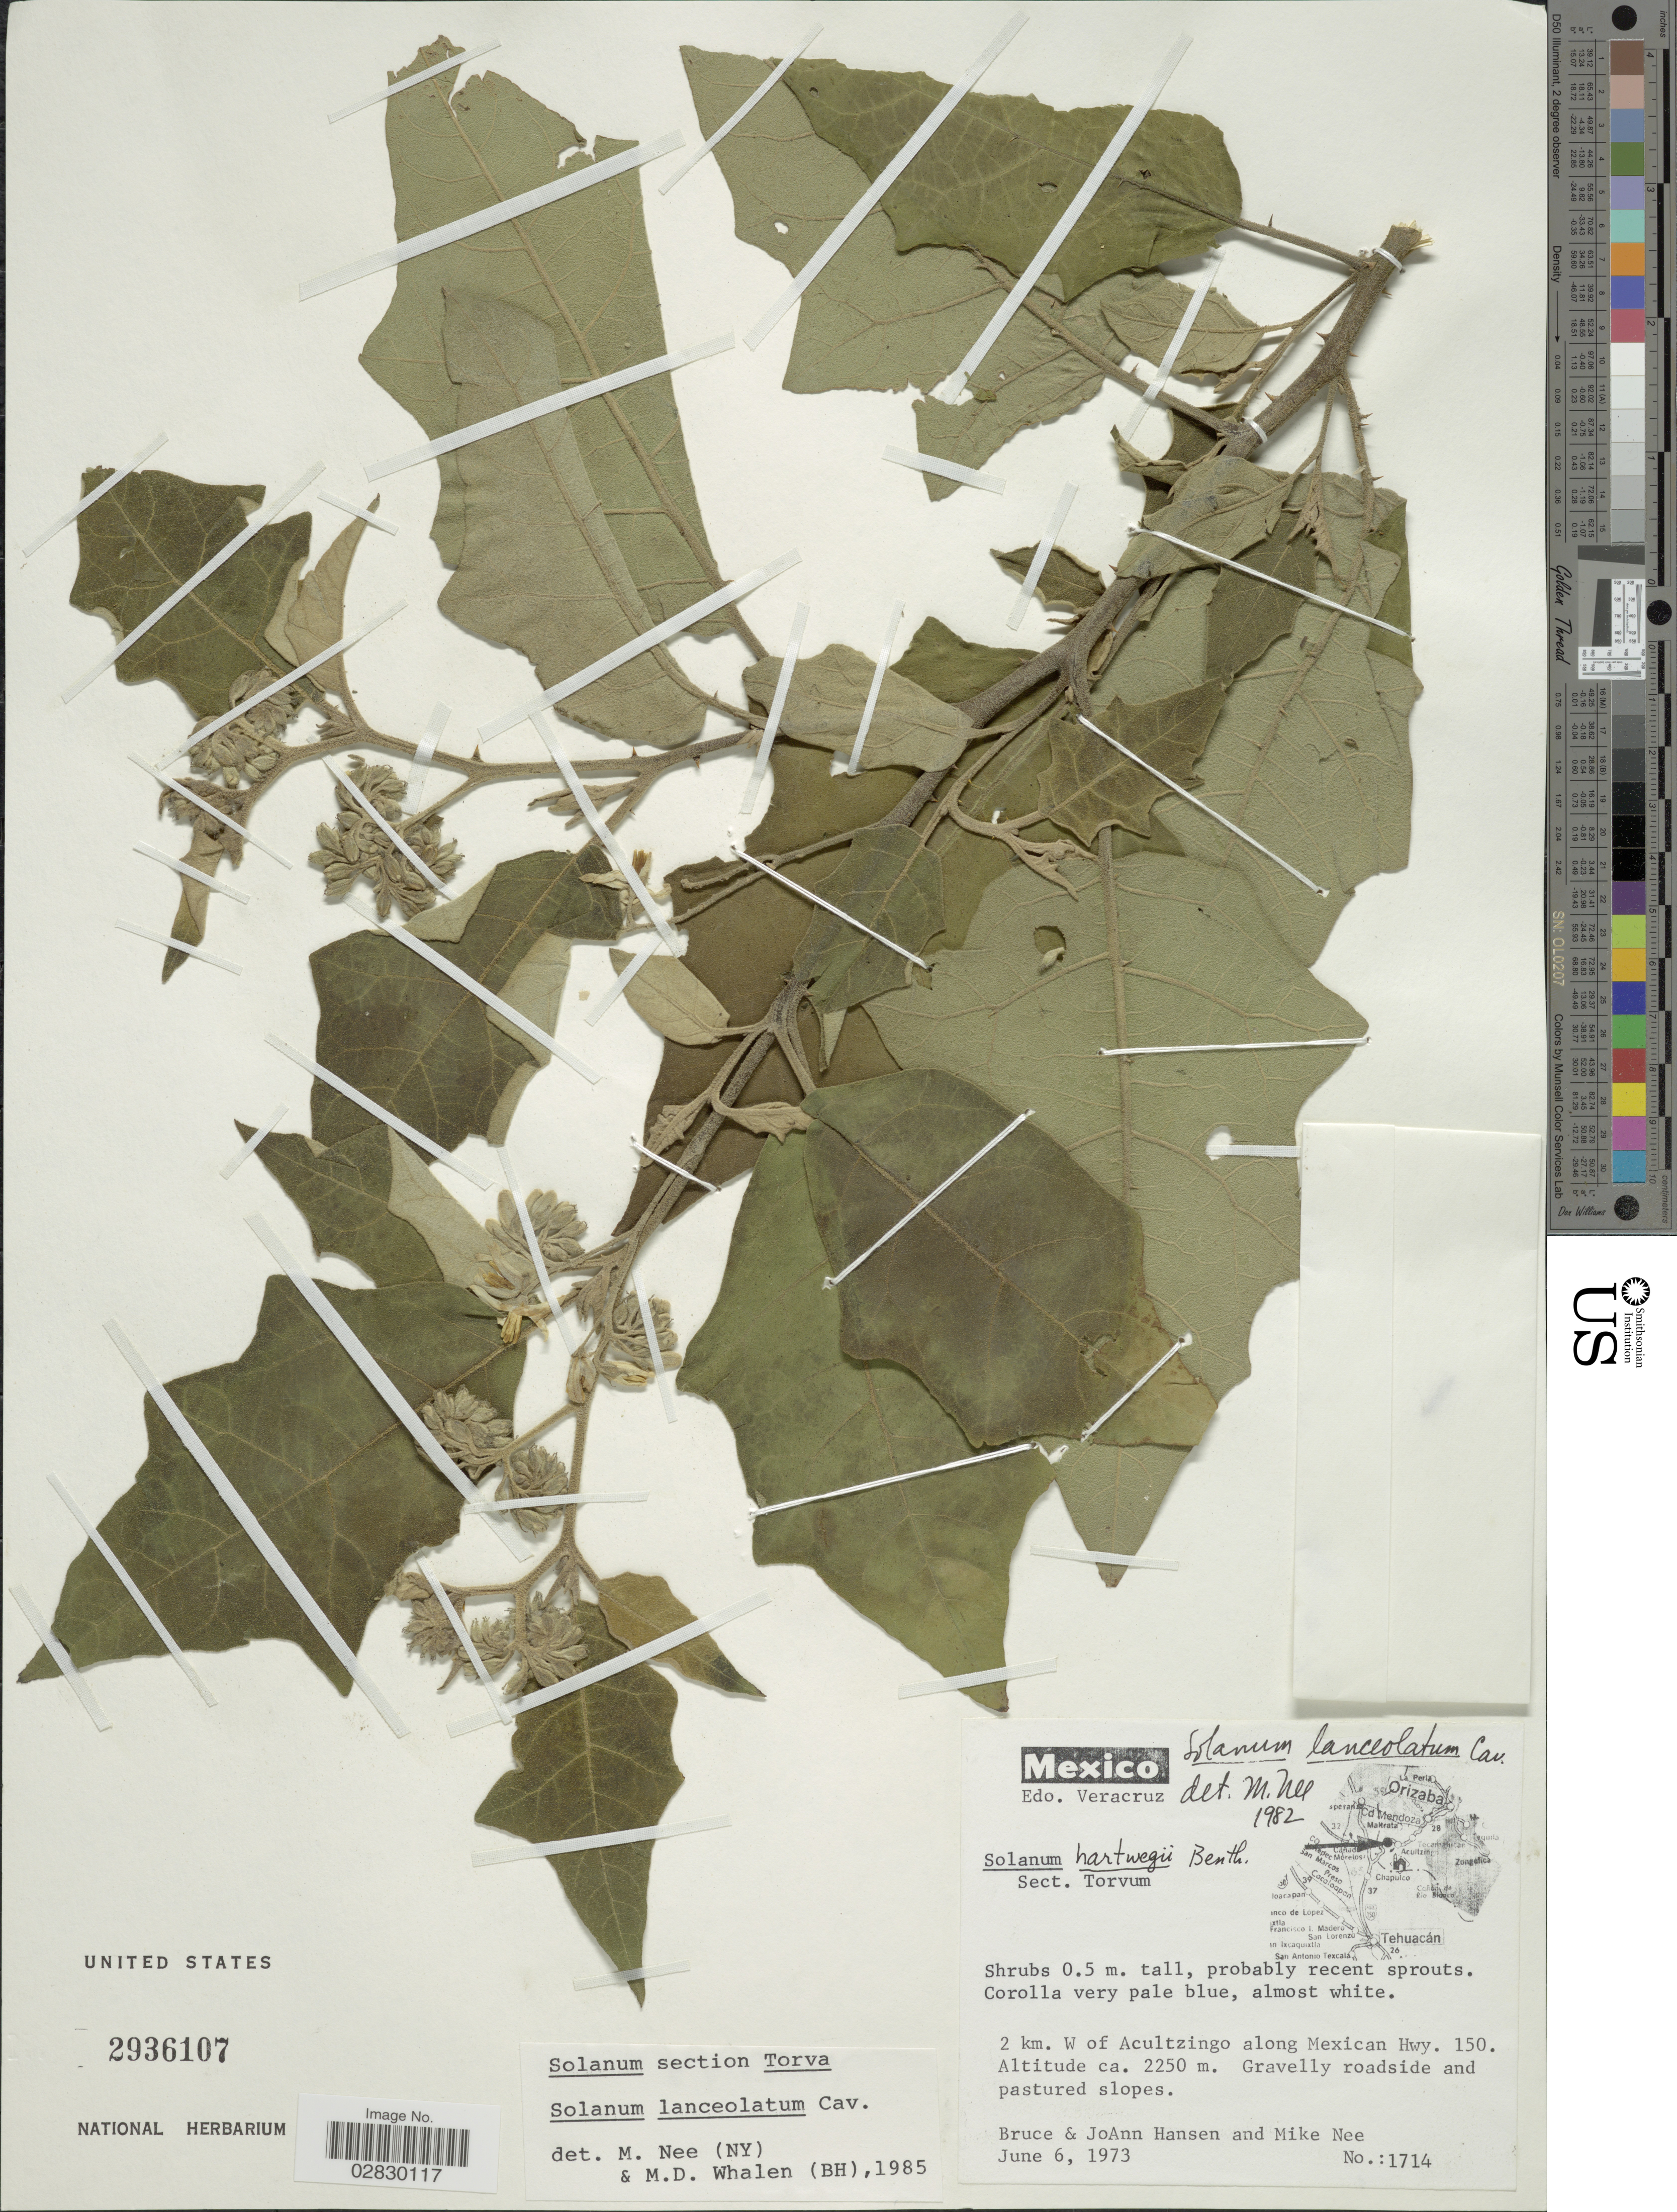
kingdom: Plantae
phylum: Tracheophyta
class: Magnoliopsida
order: Solanales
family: Solanaceae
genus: Solanum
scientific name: Solanum lanceolatum Berthault, nom. illeg.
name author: Berthault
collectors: B. Hansen, J. Hansen & M. Nee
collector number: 1714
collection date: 1973-06-06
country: Mexico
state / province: Veracruz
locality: Edo. Veracruz, 2 km. W of Acultzingo along Mexican Hwy. 150.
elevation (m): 2250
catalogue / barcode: US 2936107